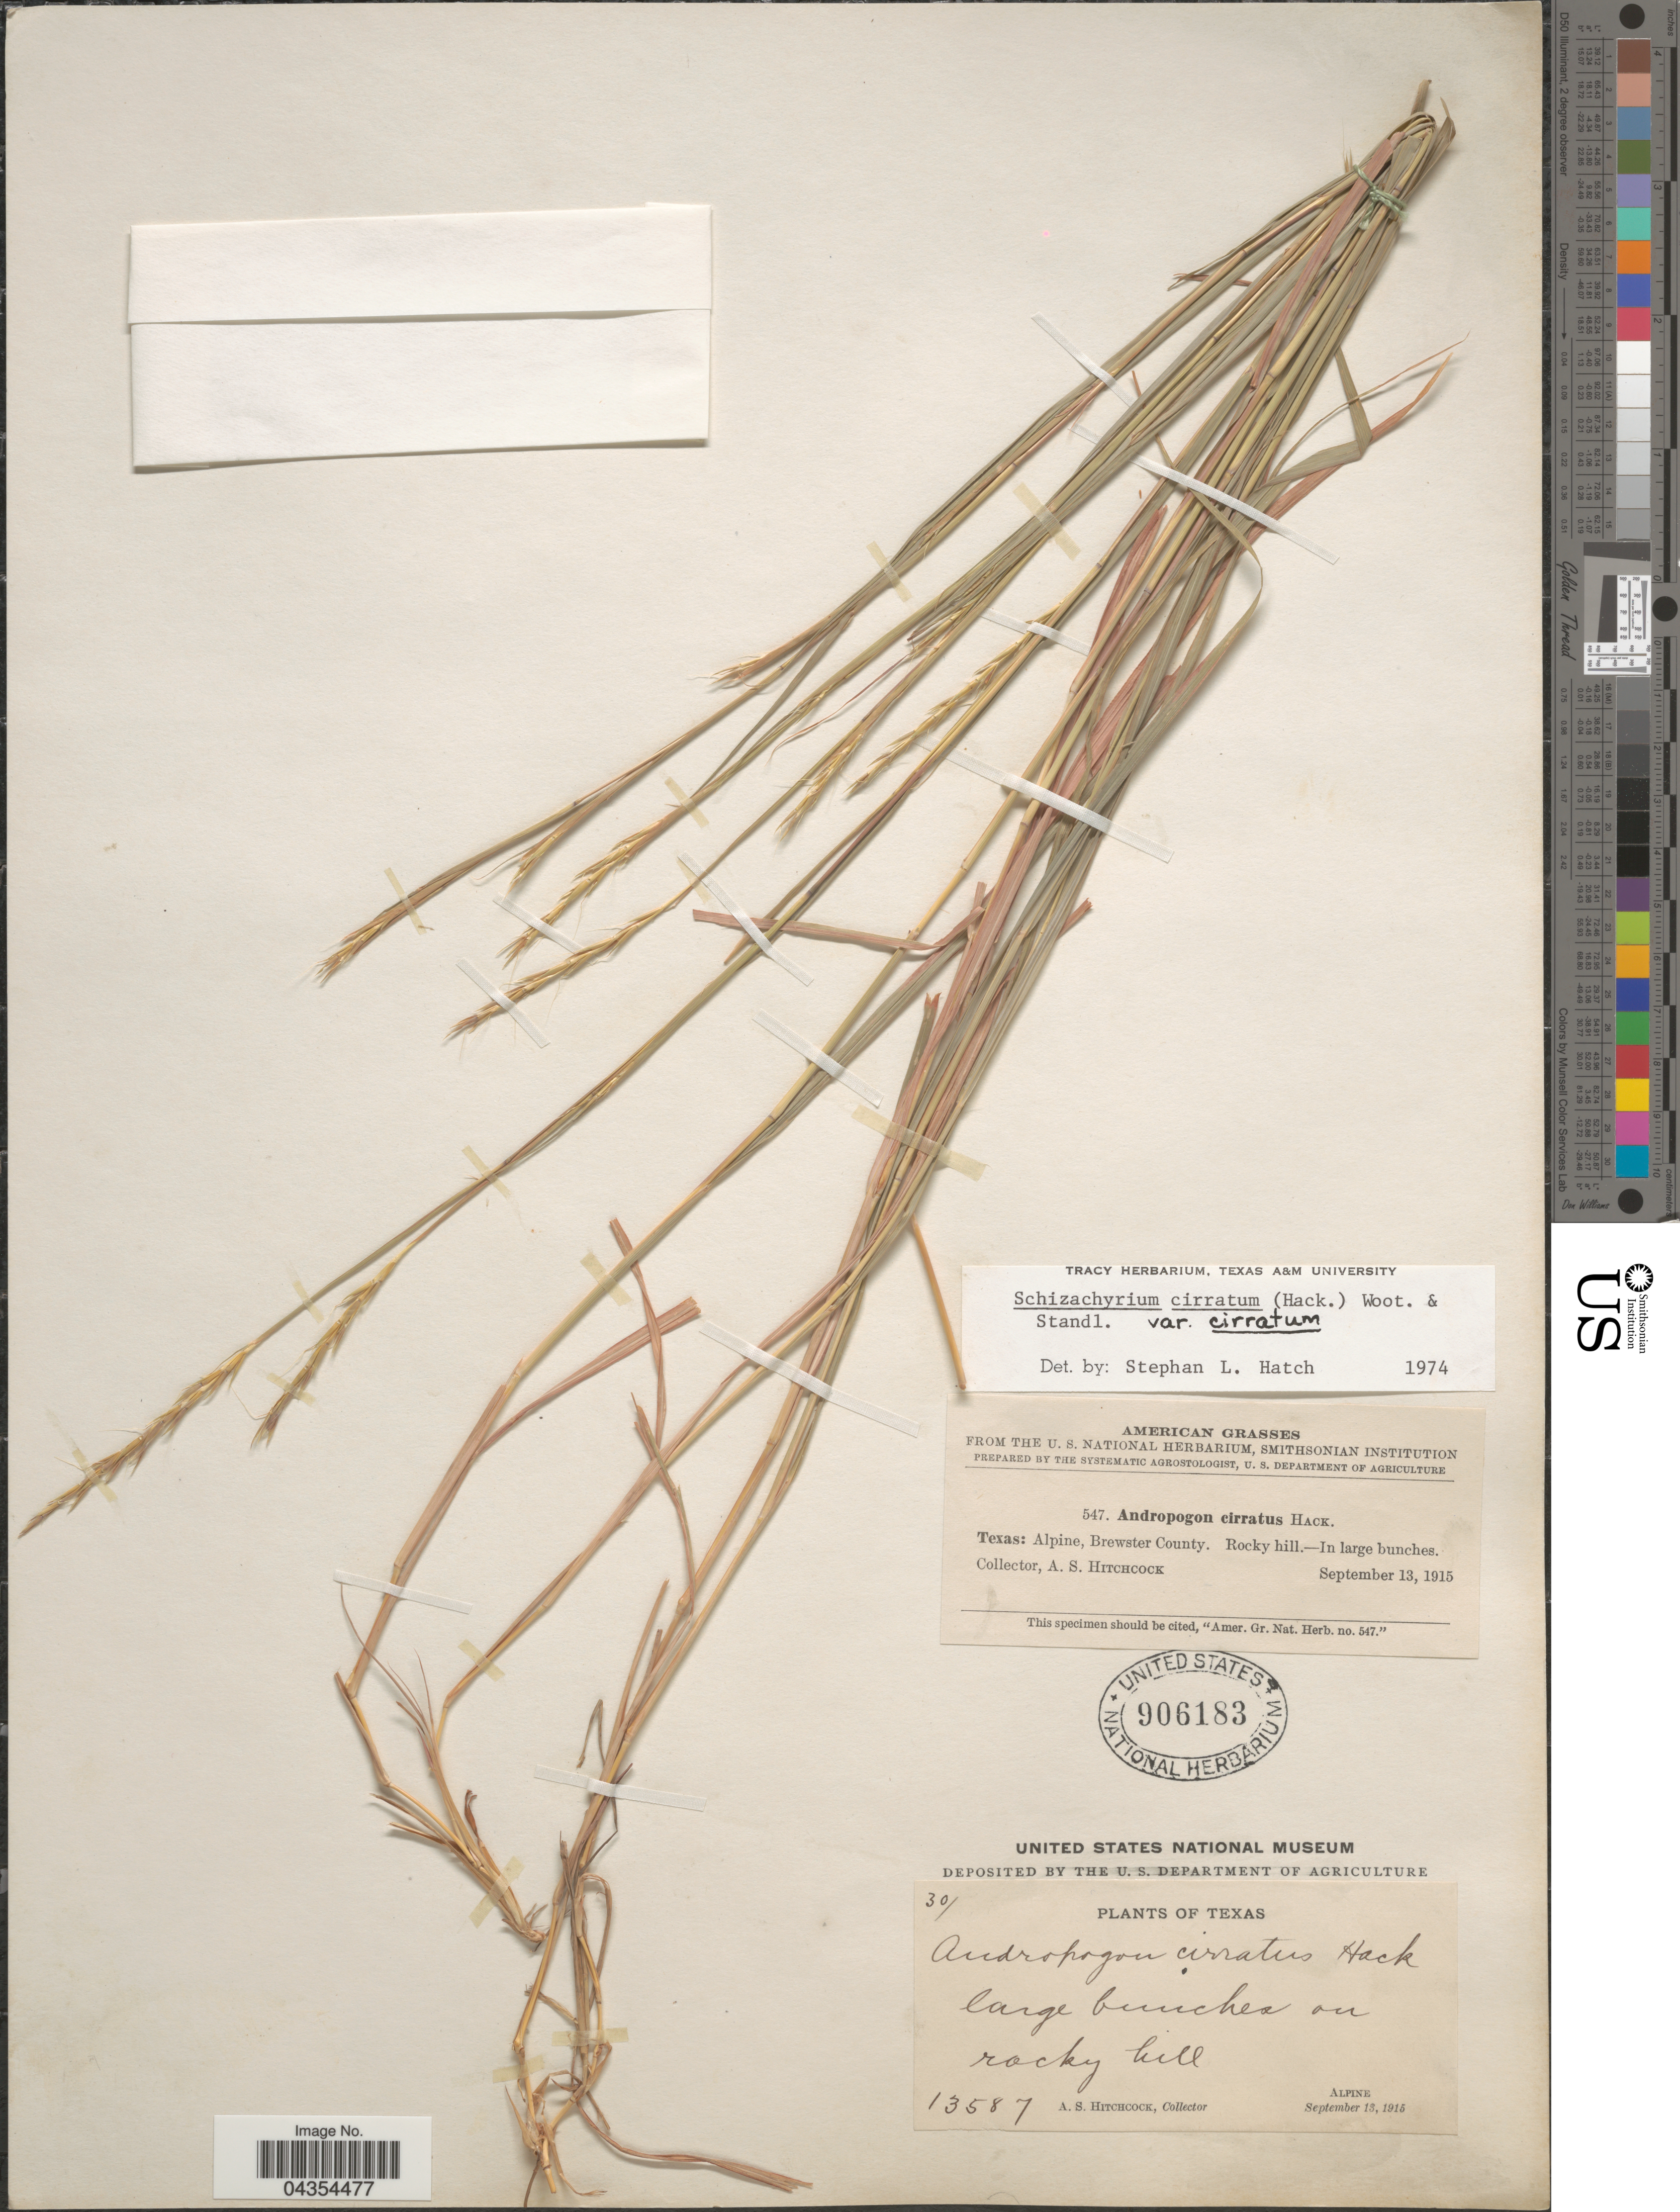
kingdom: Plantae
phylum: Tracheophyta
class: Liliopsida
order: Poales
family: Poaceae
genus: Schizachyrium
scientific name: Schizachyrium cirratum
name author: (Hack.) Wooton & Standl.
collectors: A. S. Hitchcock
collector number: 13587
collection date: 1915-09-13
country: United States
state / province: Texas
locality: Large bunches on rocky hill. Alpine.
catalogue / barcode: US 906183